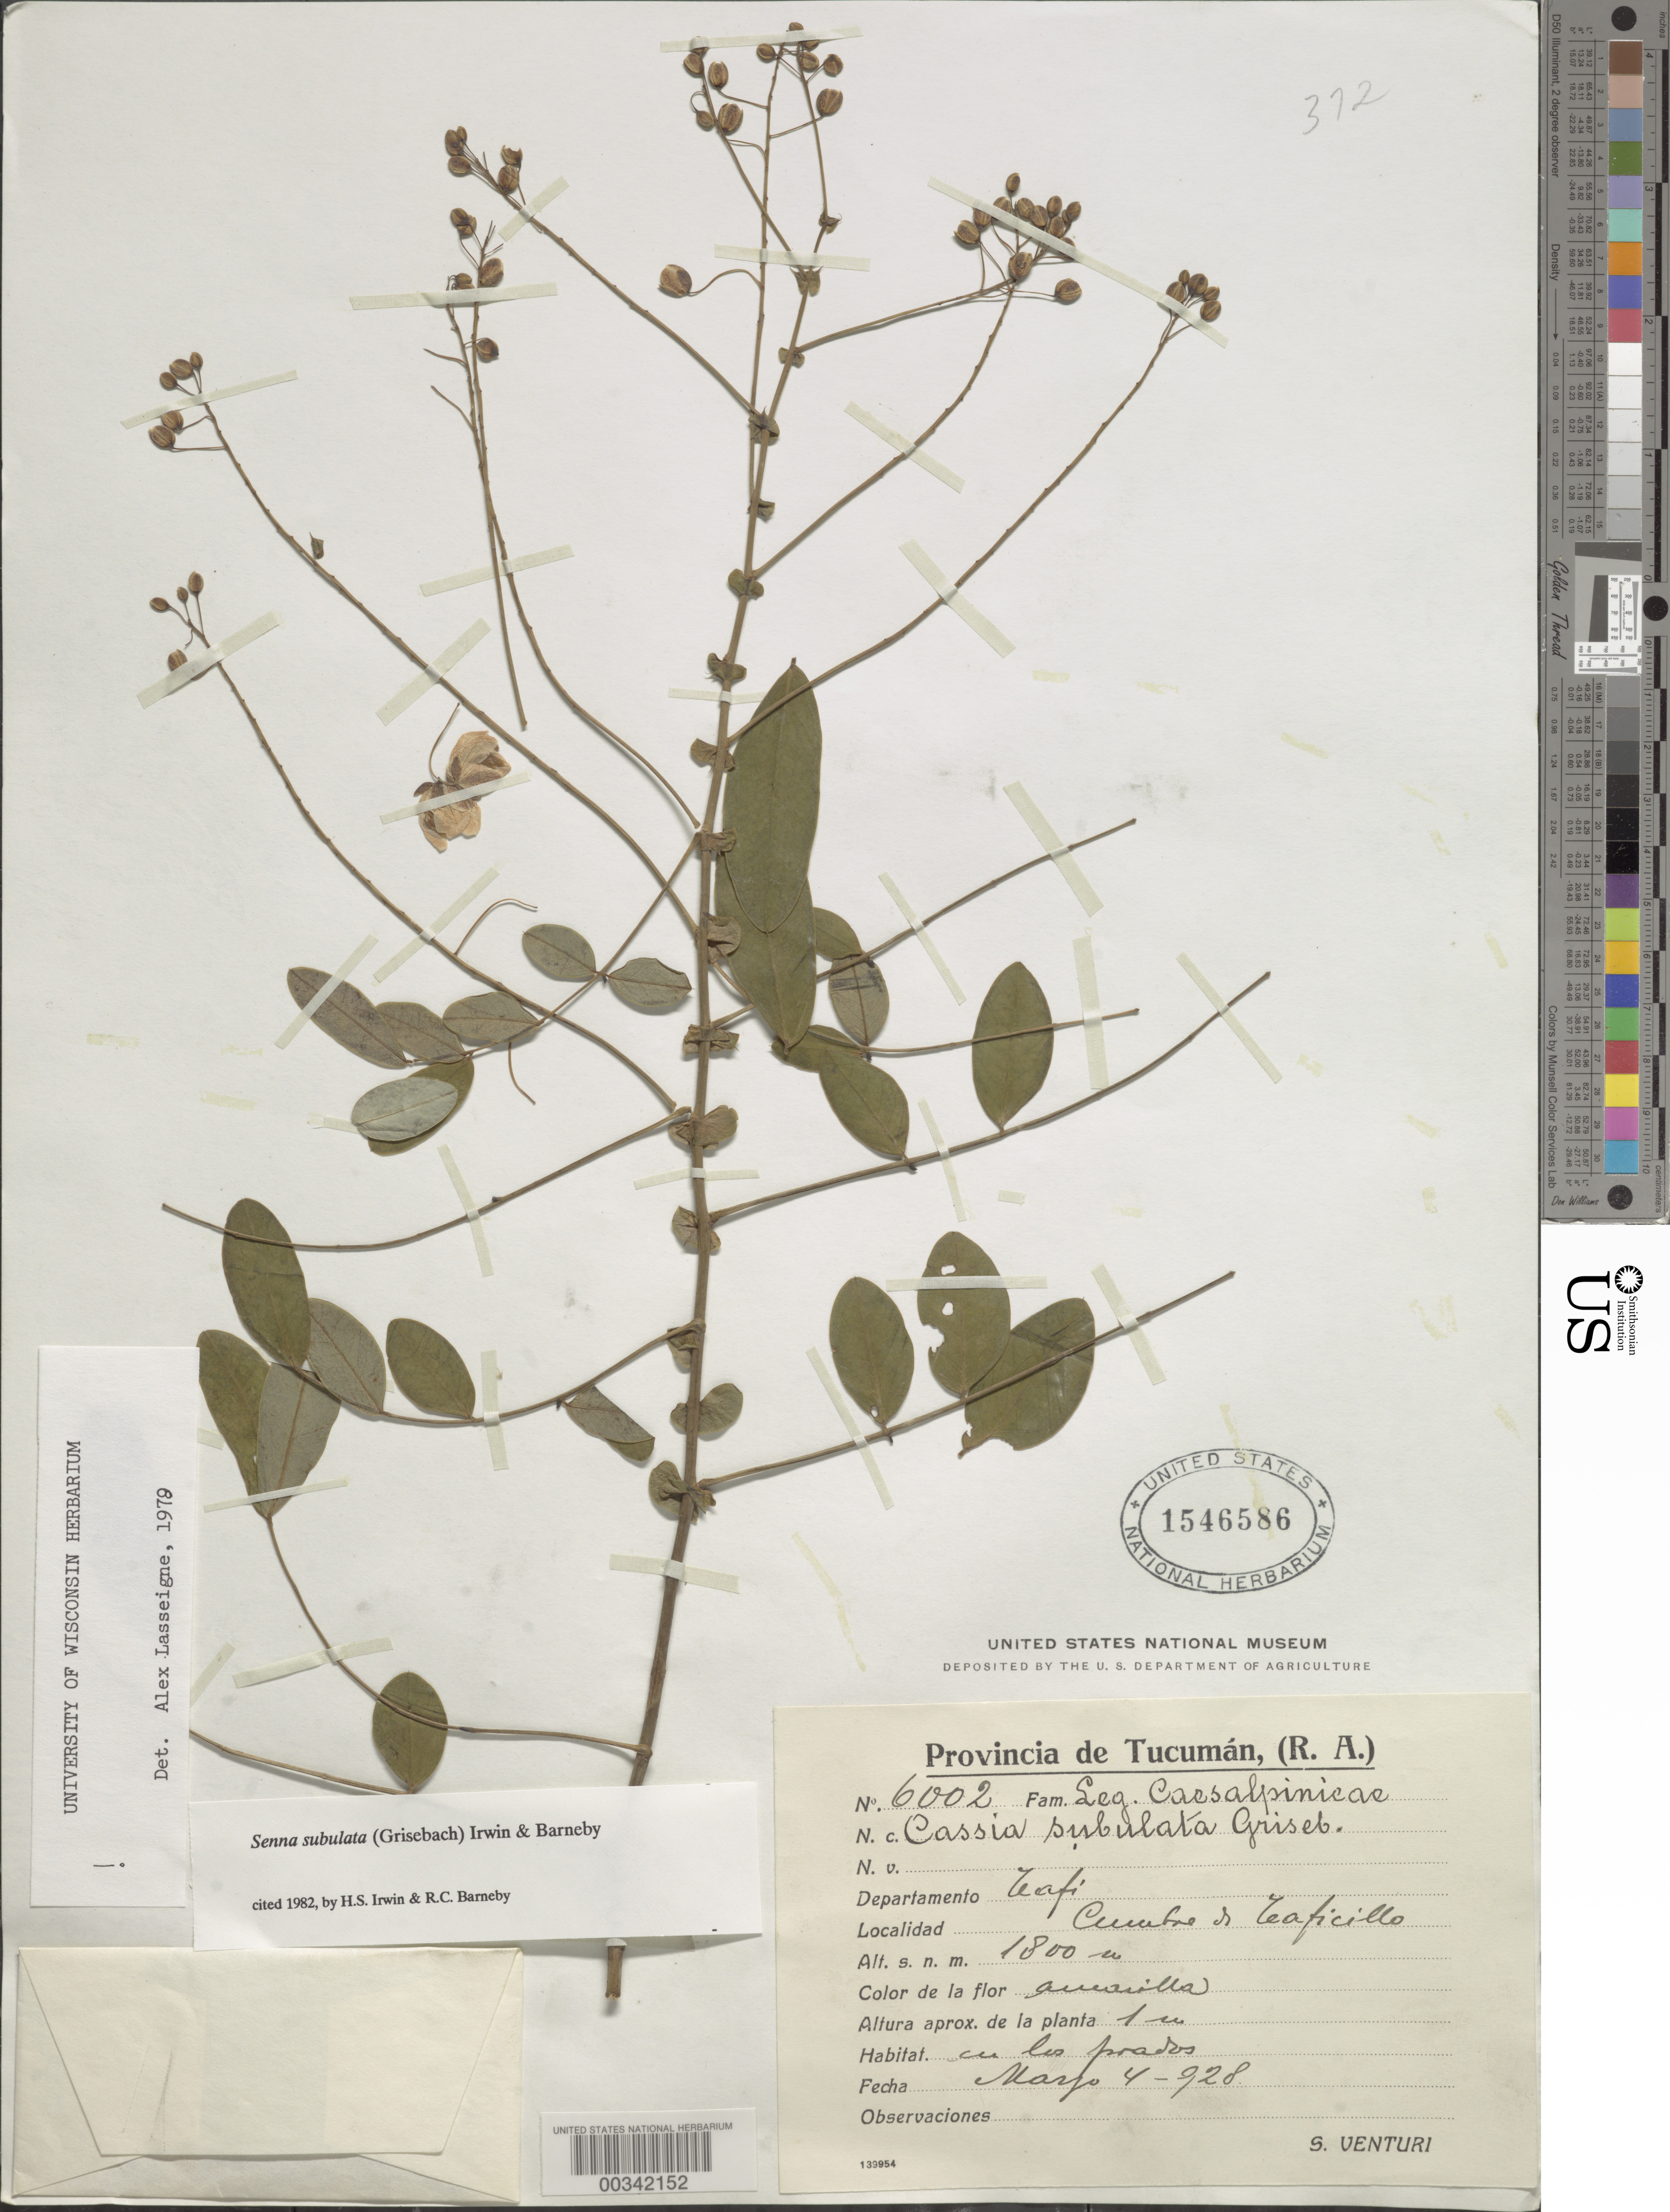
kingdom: Plantae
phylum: Tracheophyta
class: Magnoliopsida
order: Fabales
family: Fabaceae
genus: Senna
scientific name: Senna subulata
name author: (Griseb.) H.S. Irwin & Barneby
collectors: S. Venturi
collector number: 6002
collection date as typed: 04 May 1928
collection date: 1928-05-04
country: Argentina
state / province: Tucumán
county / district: Tafí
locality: Cumbre de Taficillo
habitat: Los prados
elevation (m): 1800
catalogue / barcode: US 1546586